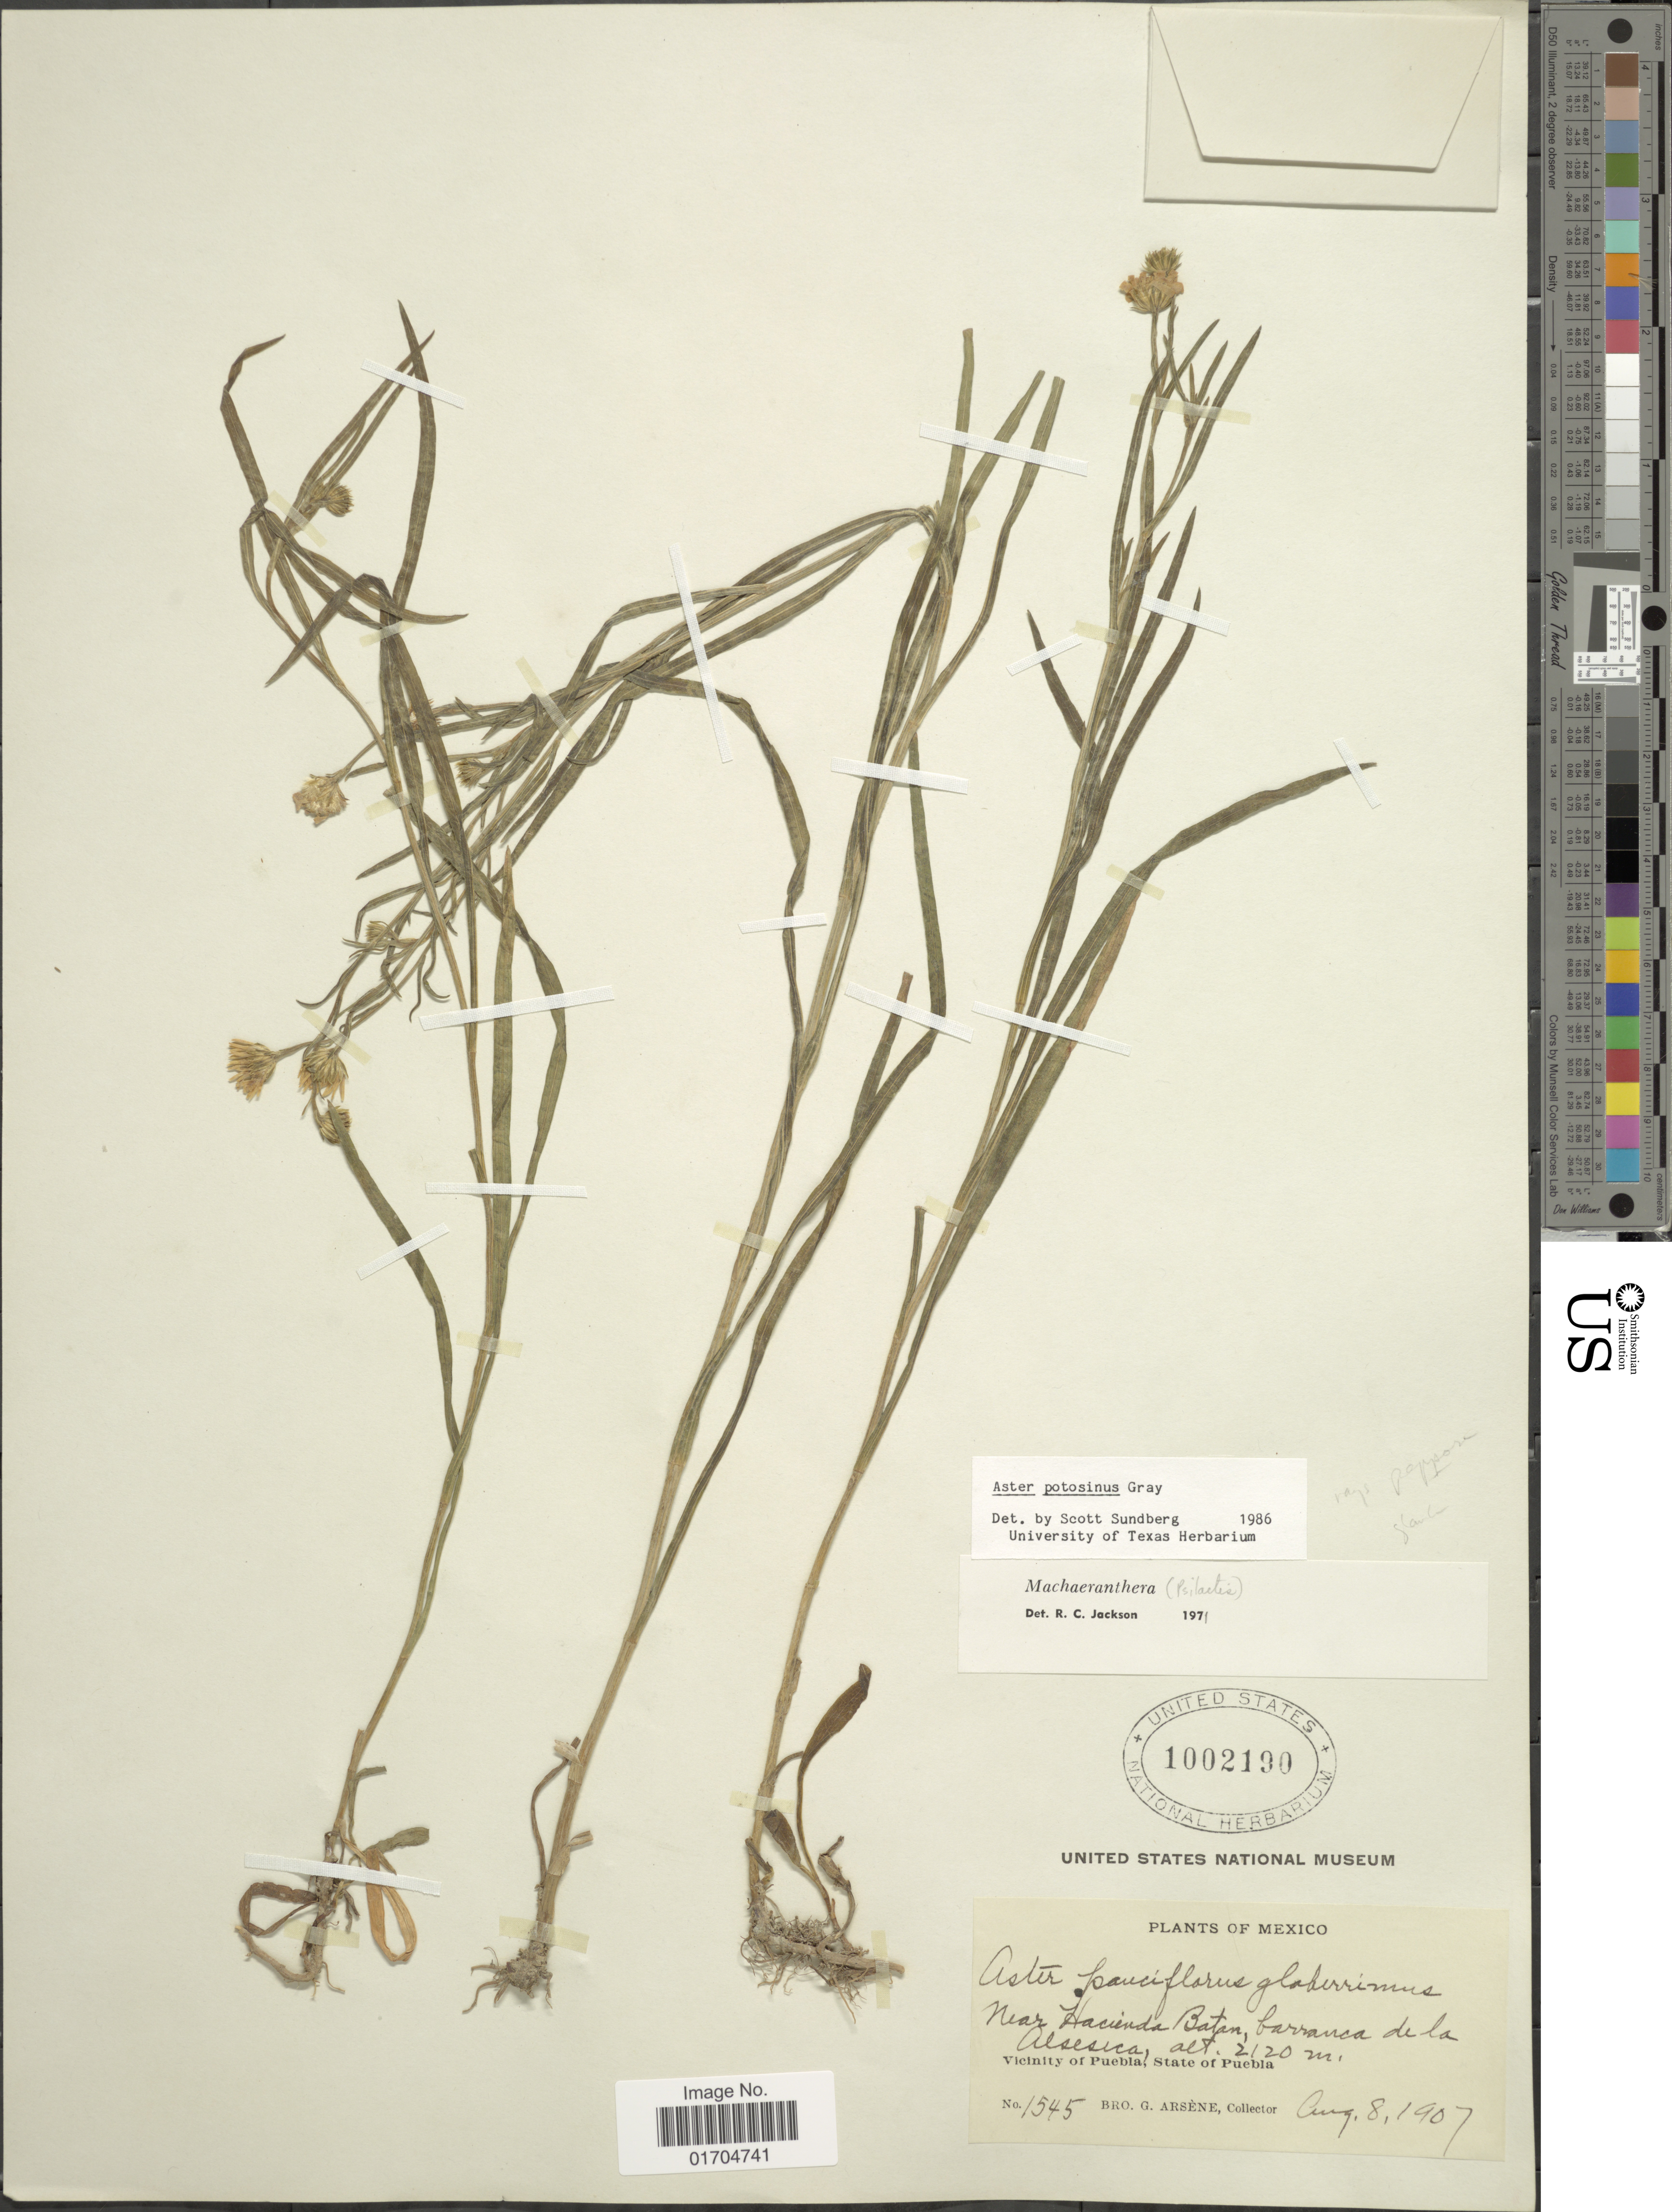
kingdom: Plantae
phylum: Tracheophyta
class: Magnoliopsida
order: Asterales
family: Asteraceae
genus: Symphyotrichum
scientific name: Symphyotrichum potosinum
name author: (A. Gray) G.L. Nesom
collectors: Bro. G. Arsène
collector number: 1545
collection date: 1907-08-08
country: Mexico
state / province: Puebla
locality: Near Hacienda Batan, barranca de la Alseseca. Vicinity of Puebla, State of Puebla.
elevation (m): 2120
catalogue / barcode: US 1002190